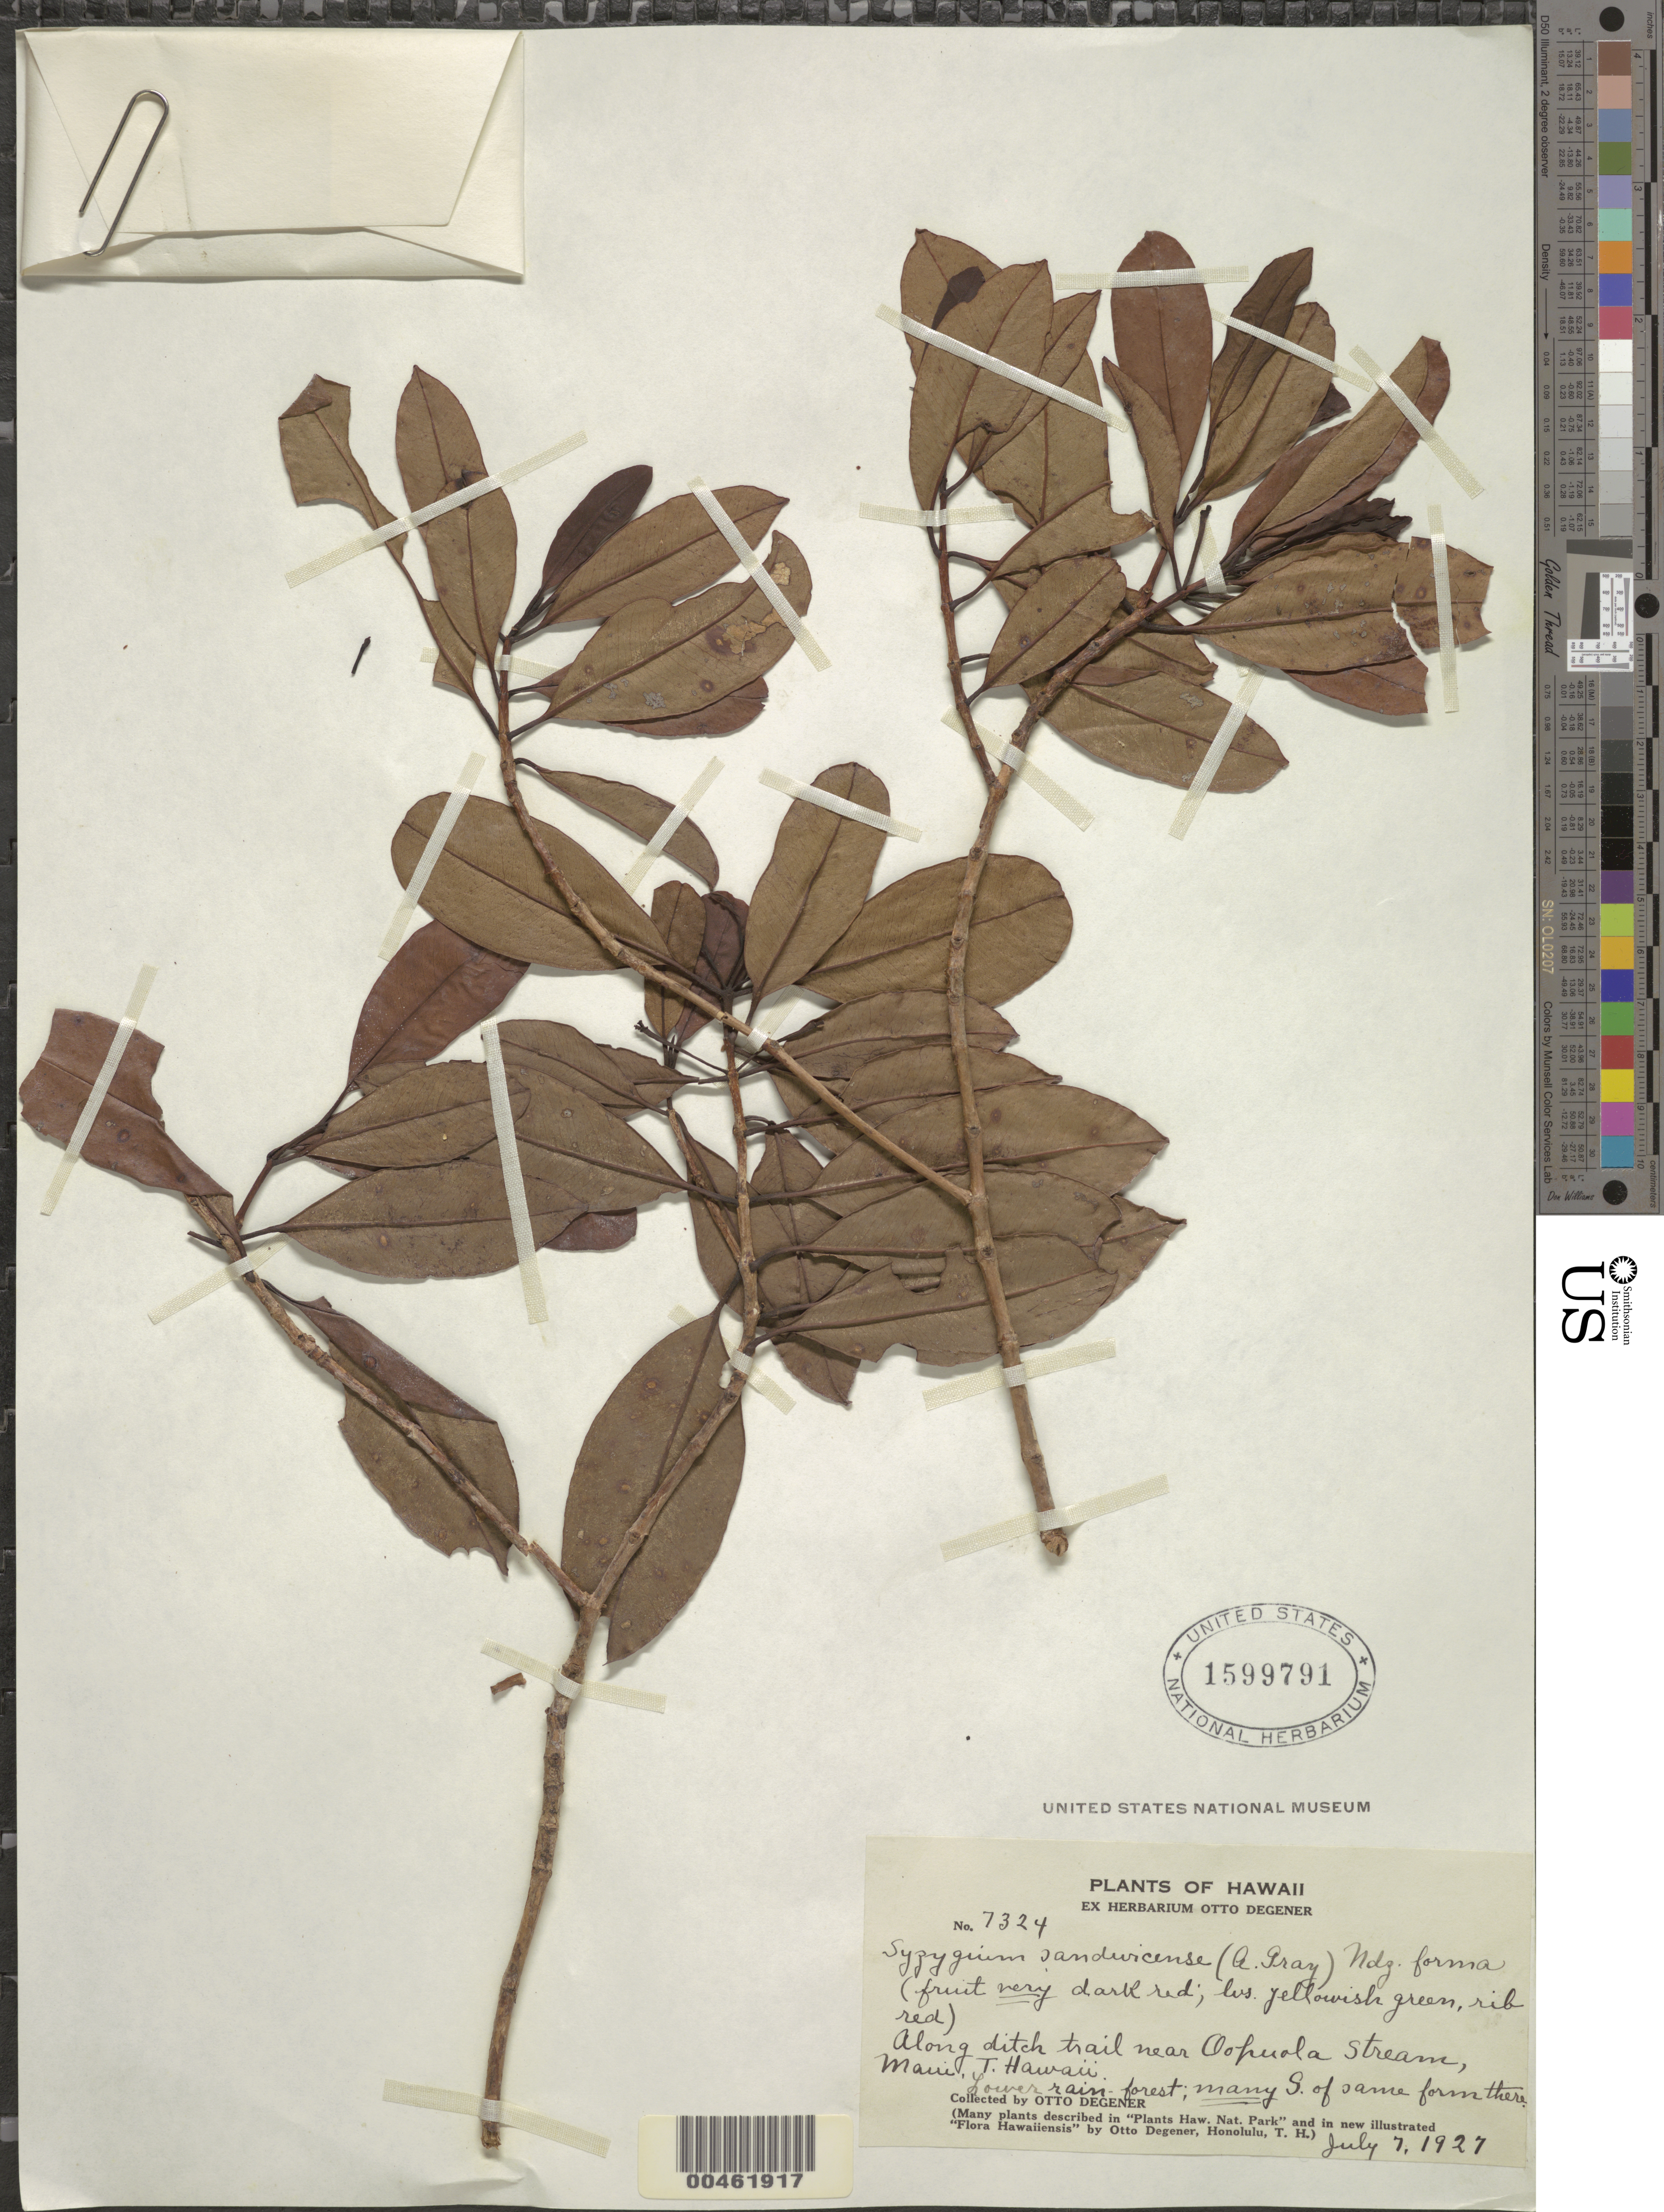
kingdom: Plantae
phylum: Tracheophyta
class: Magnoliopsida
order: Myrtales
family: Myrtaceae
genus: Syzygium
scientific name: Syzygium sandwicense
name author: (A. Gray) Müll. Stuttg.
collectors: O. Degener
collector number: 7324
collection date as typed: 7 Jul 1927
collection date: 1927-07-07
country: United States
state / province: Hawaii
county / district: Maui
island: Maui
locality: Along ditch trail near Oopuola Stream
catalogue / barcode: US 1599791